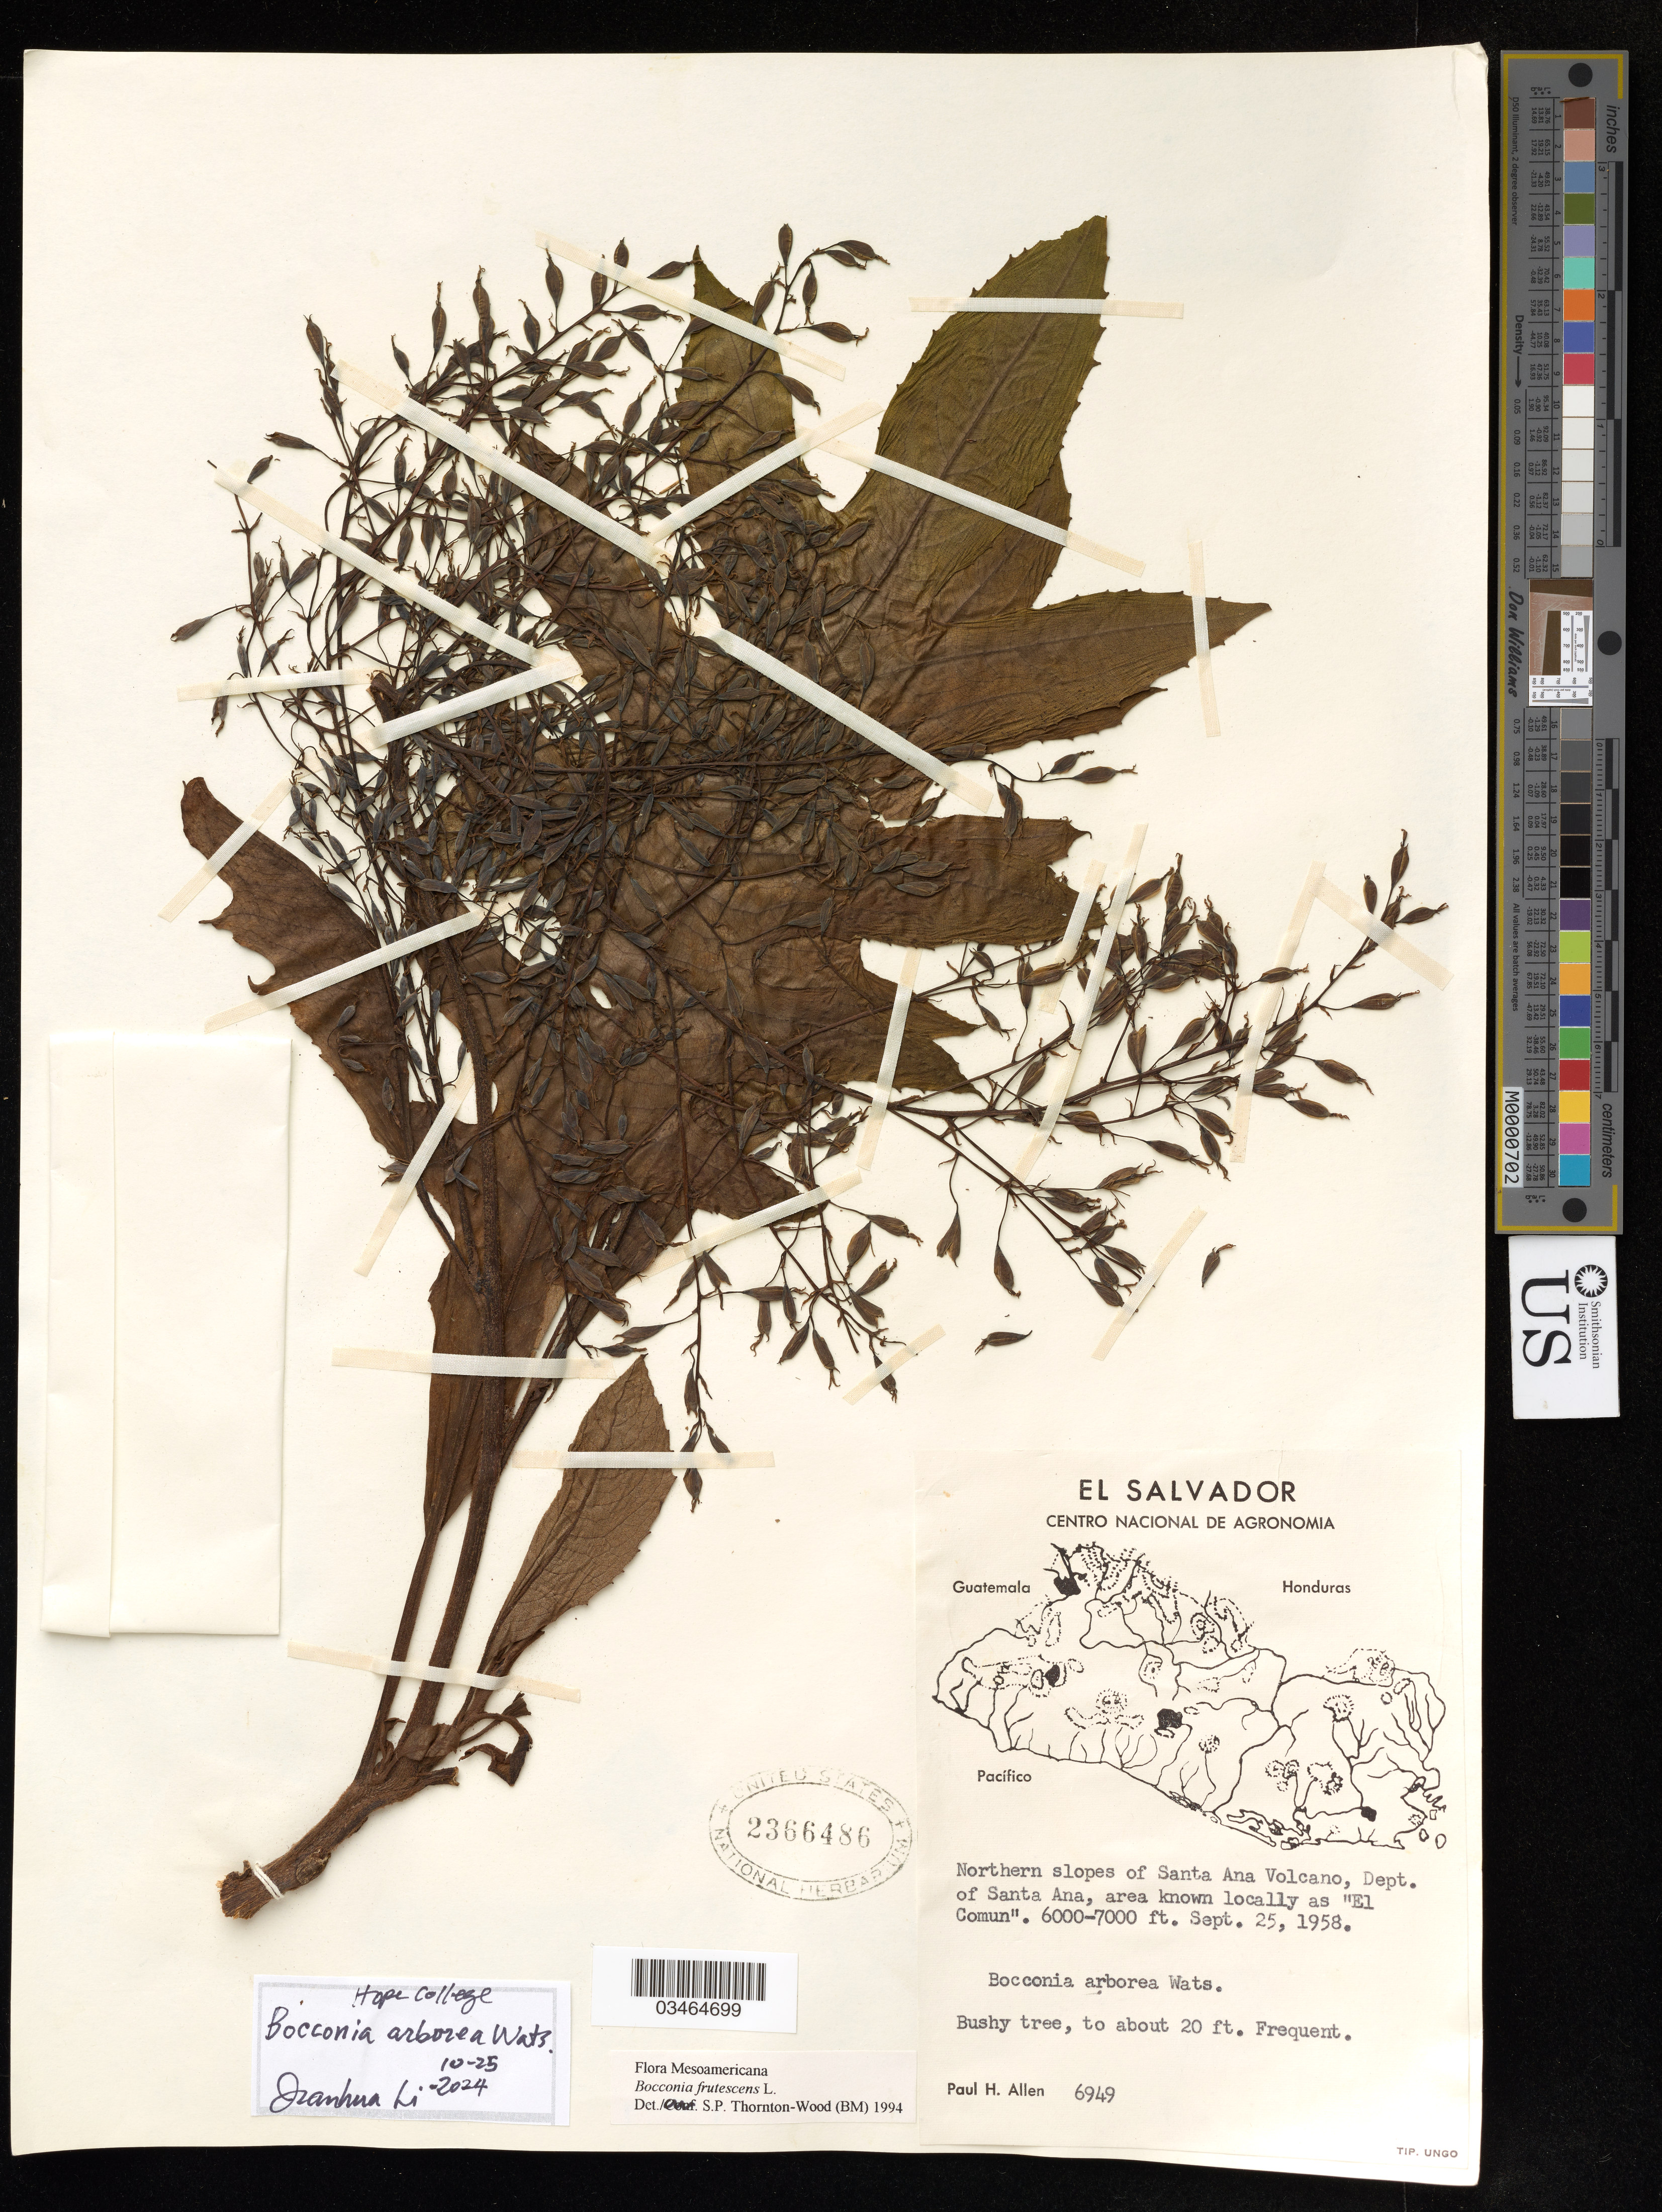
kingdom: Plantae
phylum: Tracheophyta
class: Magnoliopsida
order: Ranunculales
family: Papaveraceae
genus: Bocconia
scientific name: Bocconia arborea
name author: S. Watson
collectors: P. Allen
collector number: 6949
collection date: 1958-09-25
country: El Salvador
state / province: Santa Ana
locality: Northern slopes of Santa Ana Volcano, area known locally as "El Comun".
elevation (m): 1829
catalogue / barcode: US 2366486